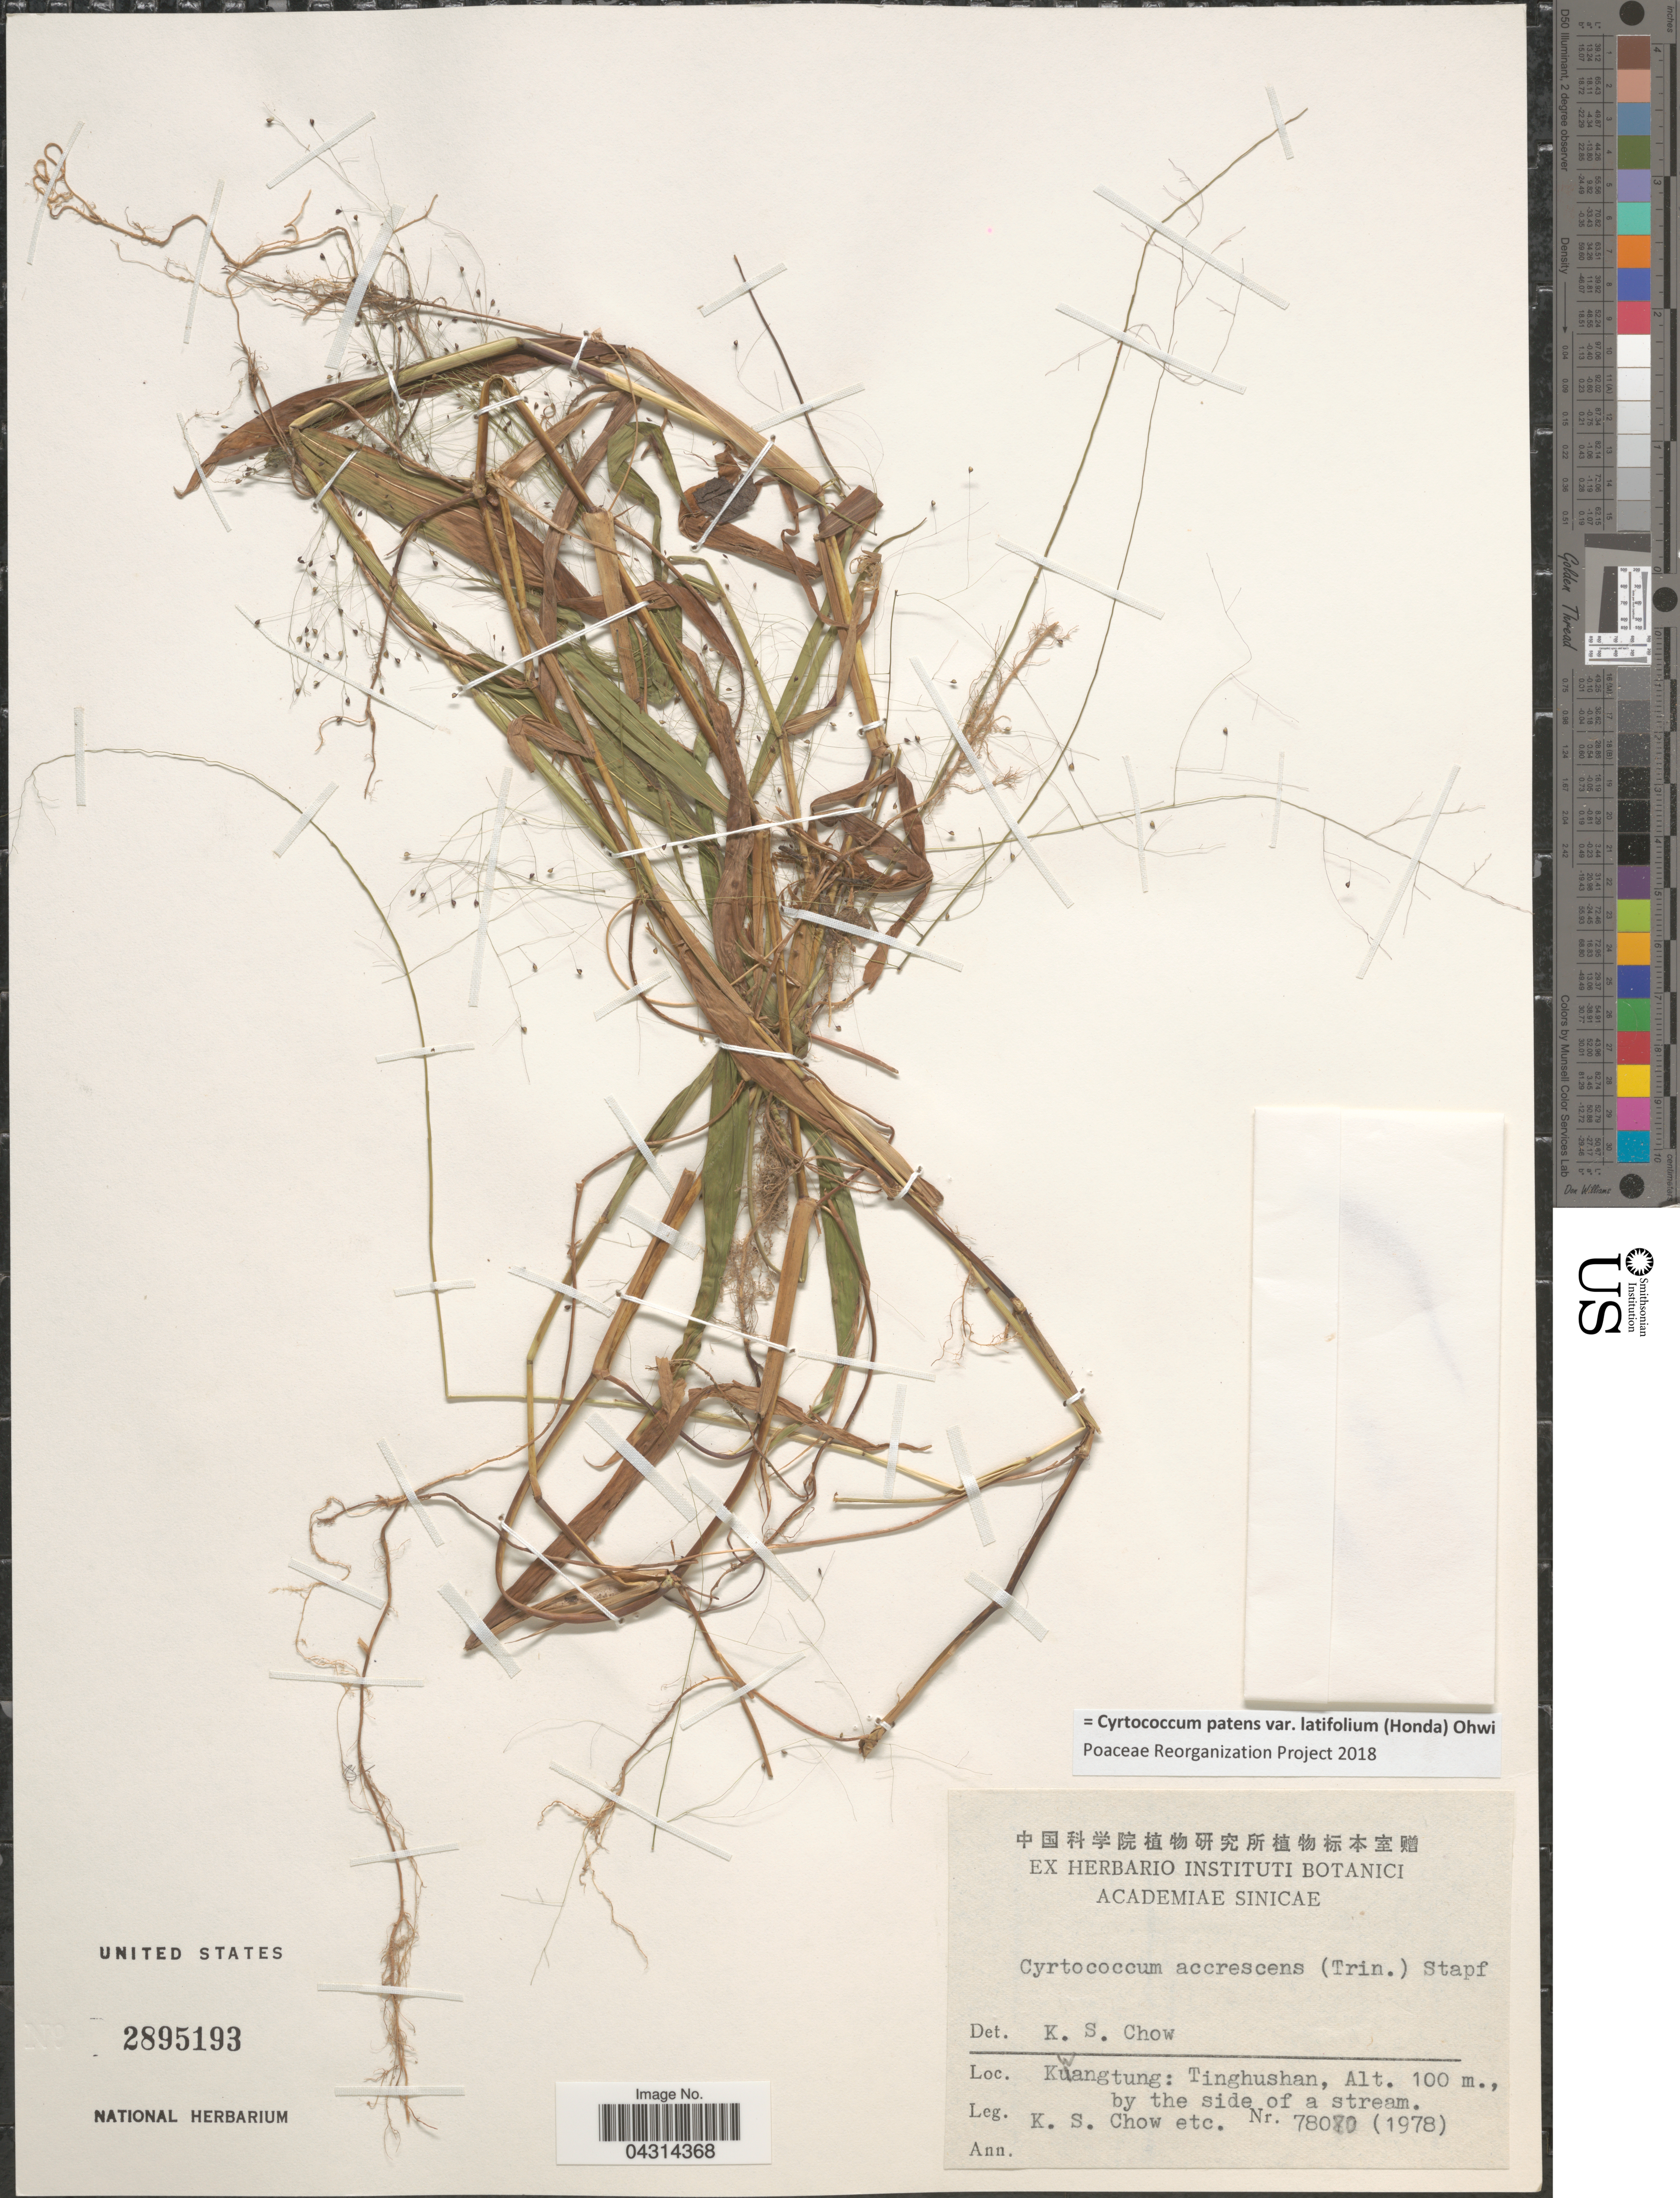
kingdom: Plantae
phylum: Tracheophyta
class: Liliopsida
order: Poales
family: Poaceae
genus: Cyrtococcum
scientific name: Cyrtococcum patens var. latifolium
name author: (Honda) Ohwi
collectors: K. S. Chow & et al.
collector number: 78070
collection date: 1978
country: China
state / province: Guangdong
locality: Kwangtung: Tinghushan, by the side of a stream.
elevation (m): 100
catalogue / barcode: US 2895193